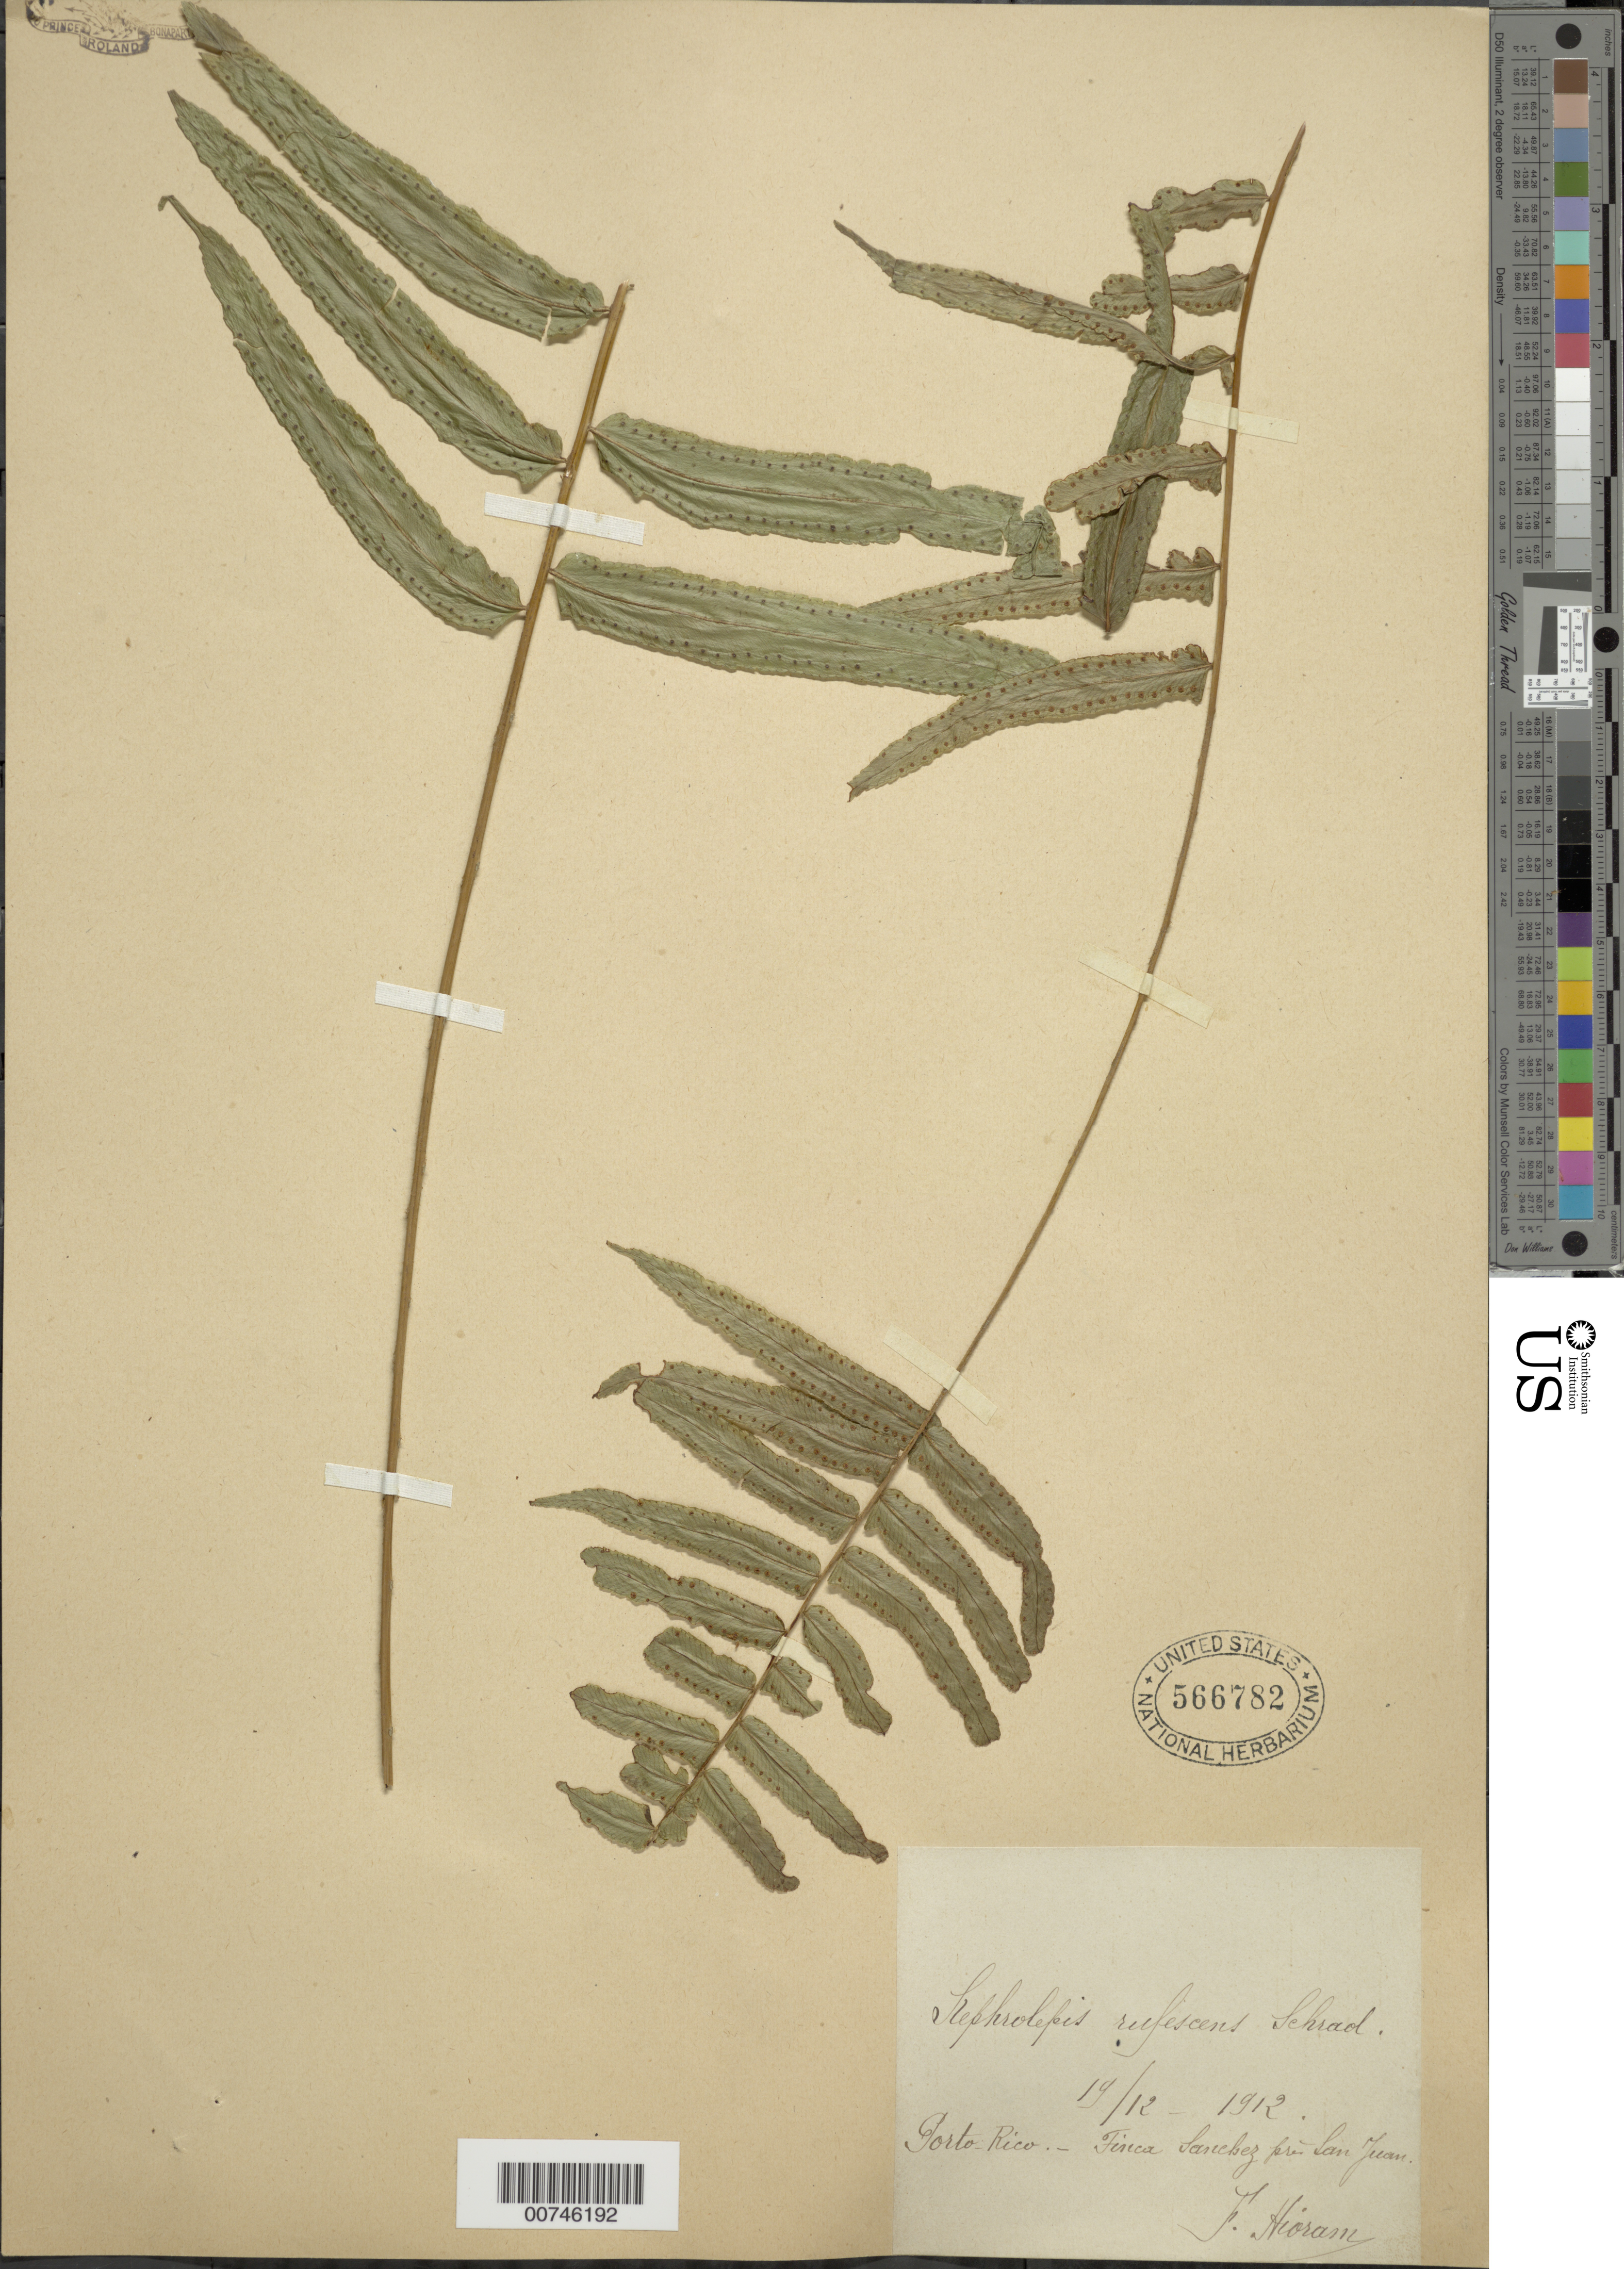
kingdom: Plantae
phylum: Tracheophyta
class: Polypodiopsida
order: Polypodiales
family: Nephrolepidaceae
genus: Nephrolepis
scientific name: Nephrolepis biserrata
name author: (Sw.) Schott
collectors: Bro. Hioram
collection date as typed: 19 Dec 1912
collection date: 1912-12-19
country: Puerto Rico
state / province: San Juan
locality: Finca Sanchez pres San Juan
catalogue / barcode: US 566782